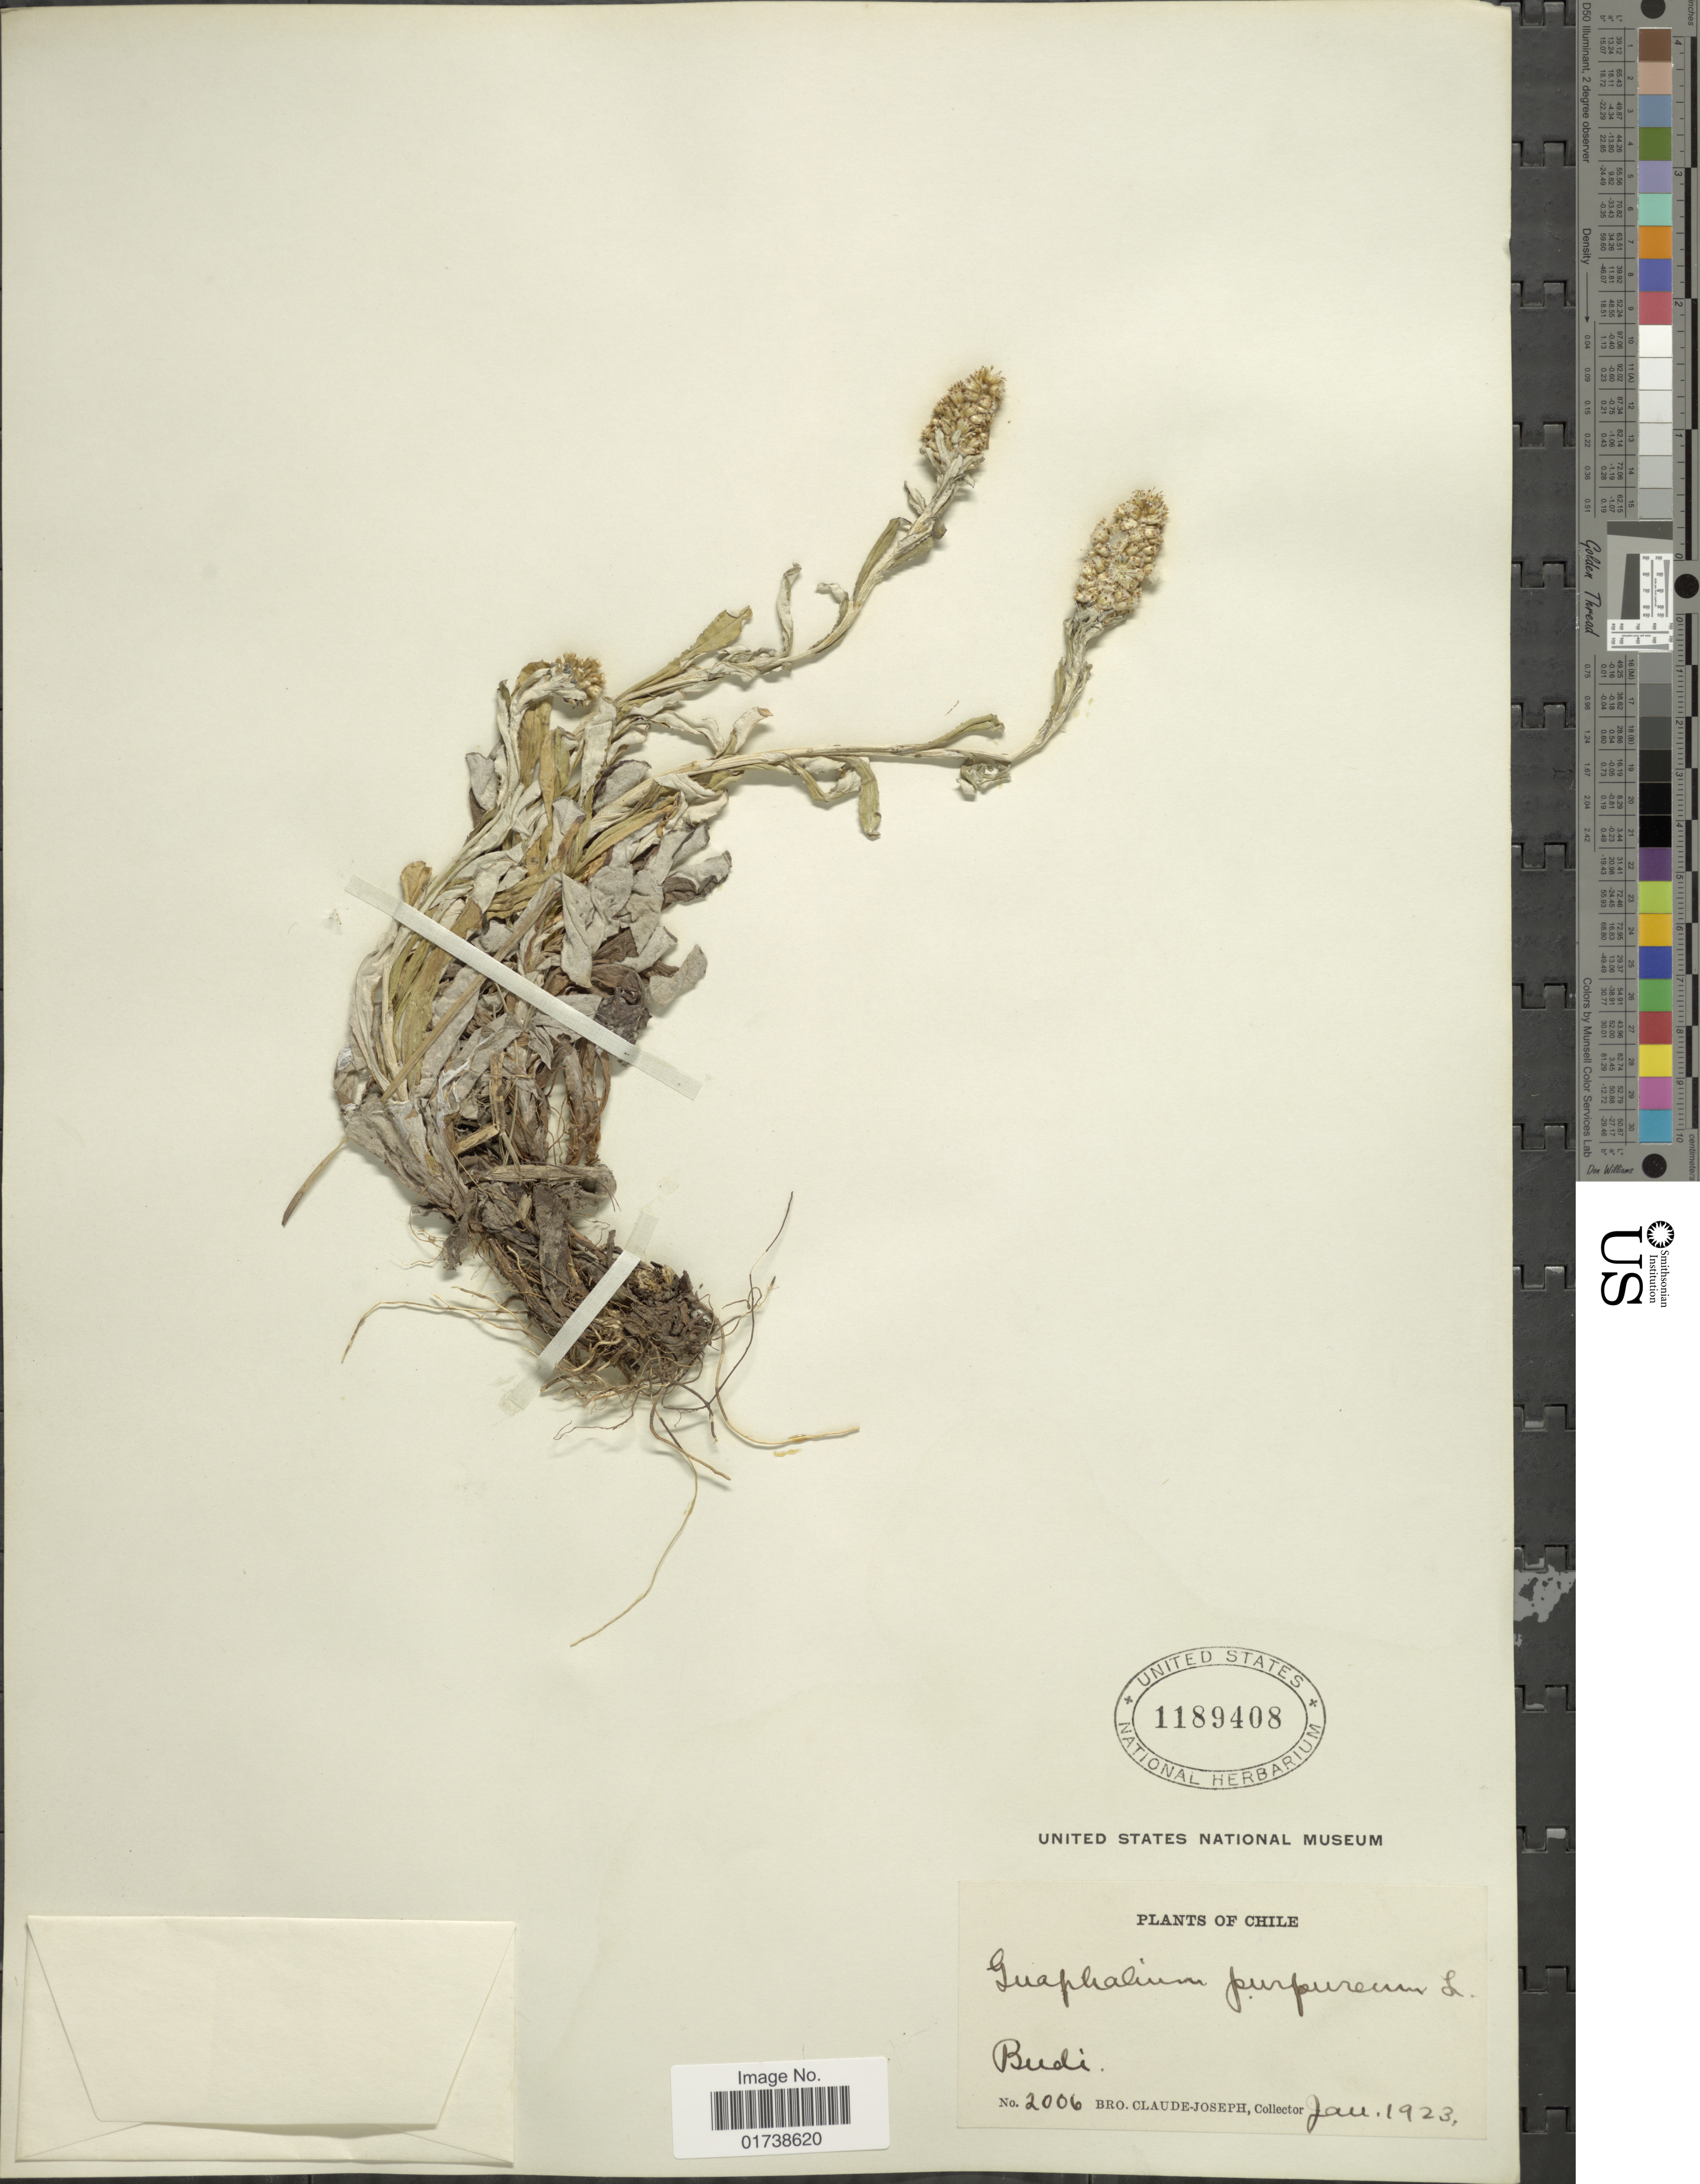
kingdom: Plantae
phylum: Tracheophyta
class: Magnoliopsida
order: Asterales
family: Asteraceae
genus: Gamochaeta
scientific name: Gamochaeta purpurea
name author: (L.) Cabrera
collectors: Bro. Claude-Joseph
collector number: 2006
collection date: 1923-01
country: Chile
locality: Budi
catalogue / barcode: US 1189408